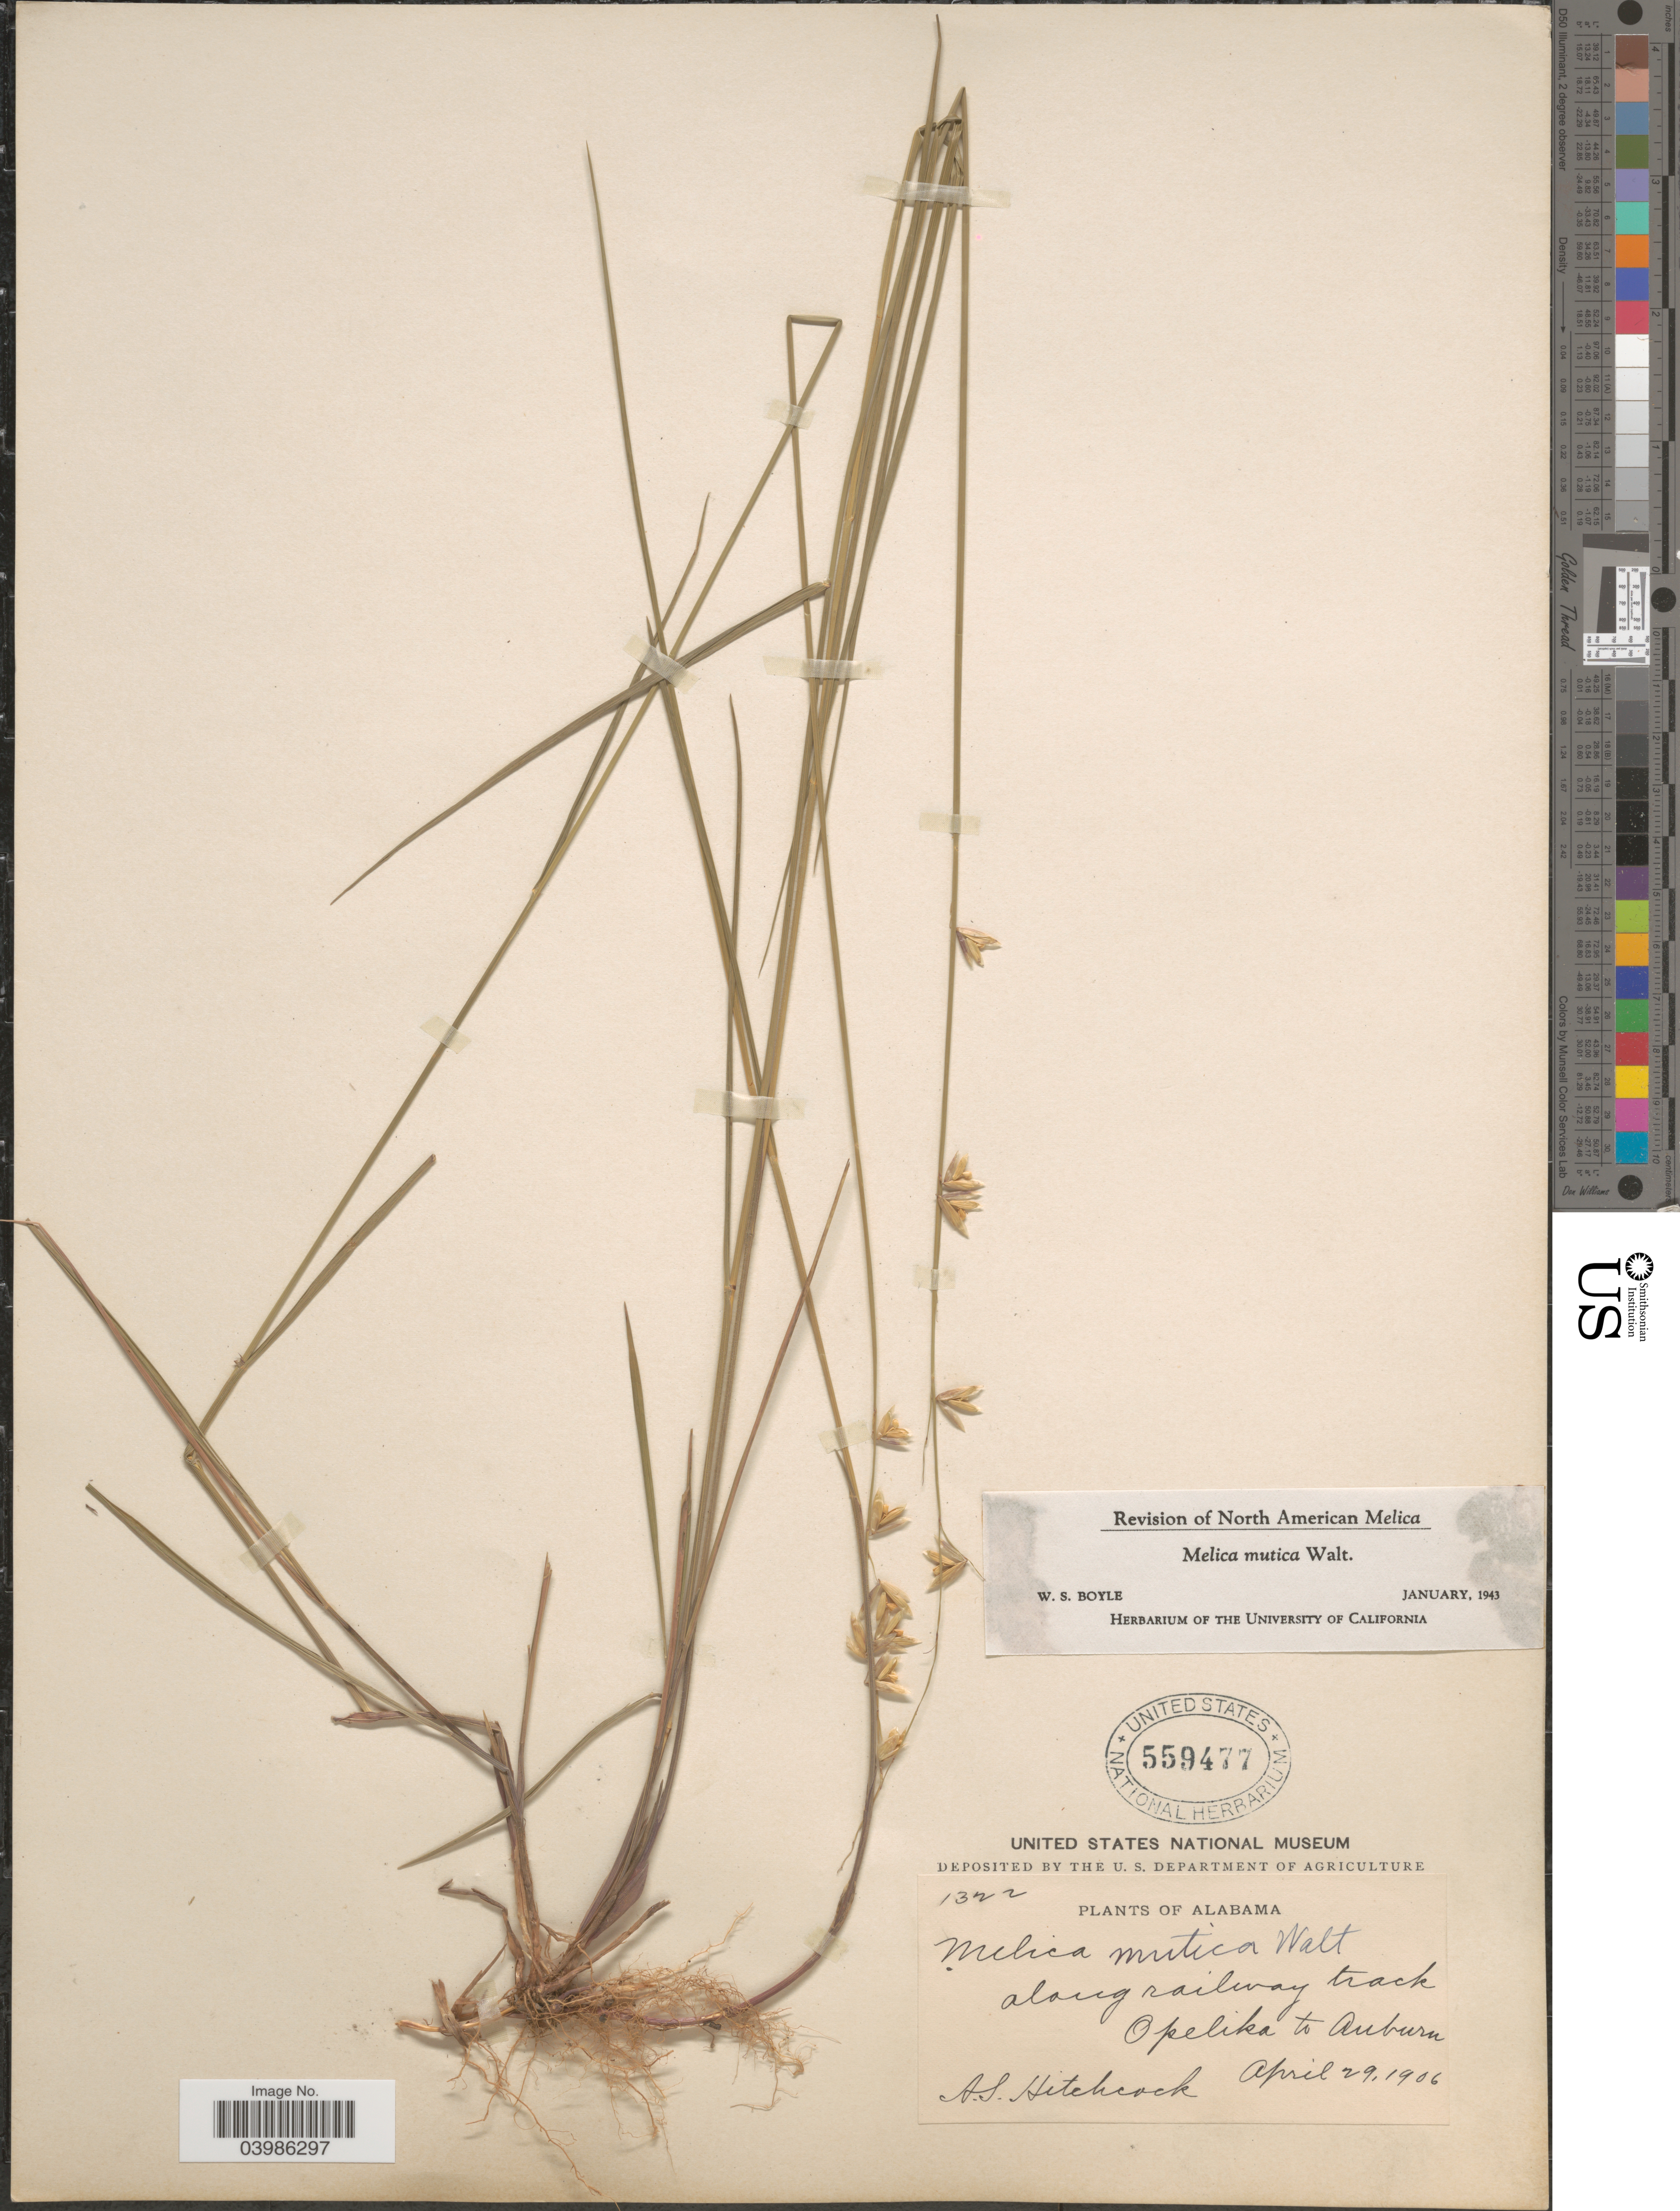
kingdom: Plantae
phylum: Tracheophyta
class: Liliopsida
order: Poales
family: Poaceae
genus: Melica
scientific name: Melica mutica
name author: Walter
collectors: A. S. Hitchcock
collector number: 1322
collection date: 1906-04-29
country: United States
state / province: Alabama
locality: Along railway track Opelika to Auburn.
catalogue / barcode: US 559477